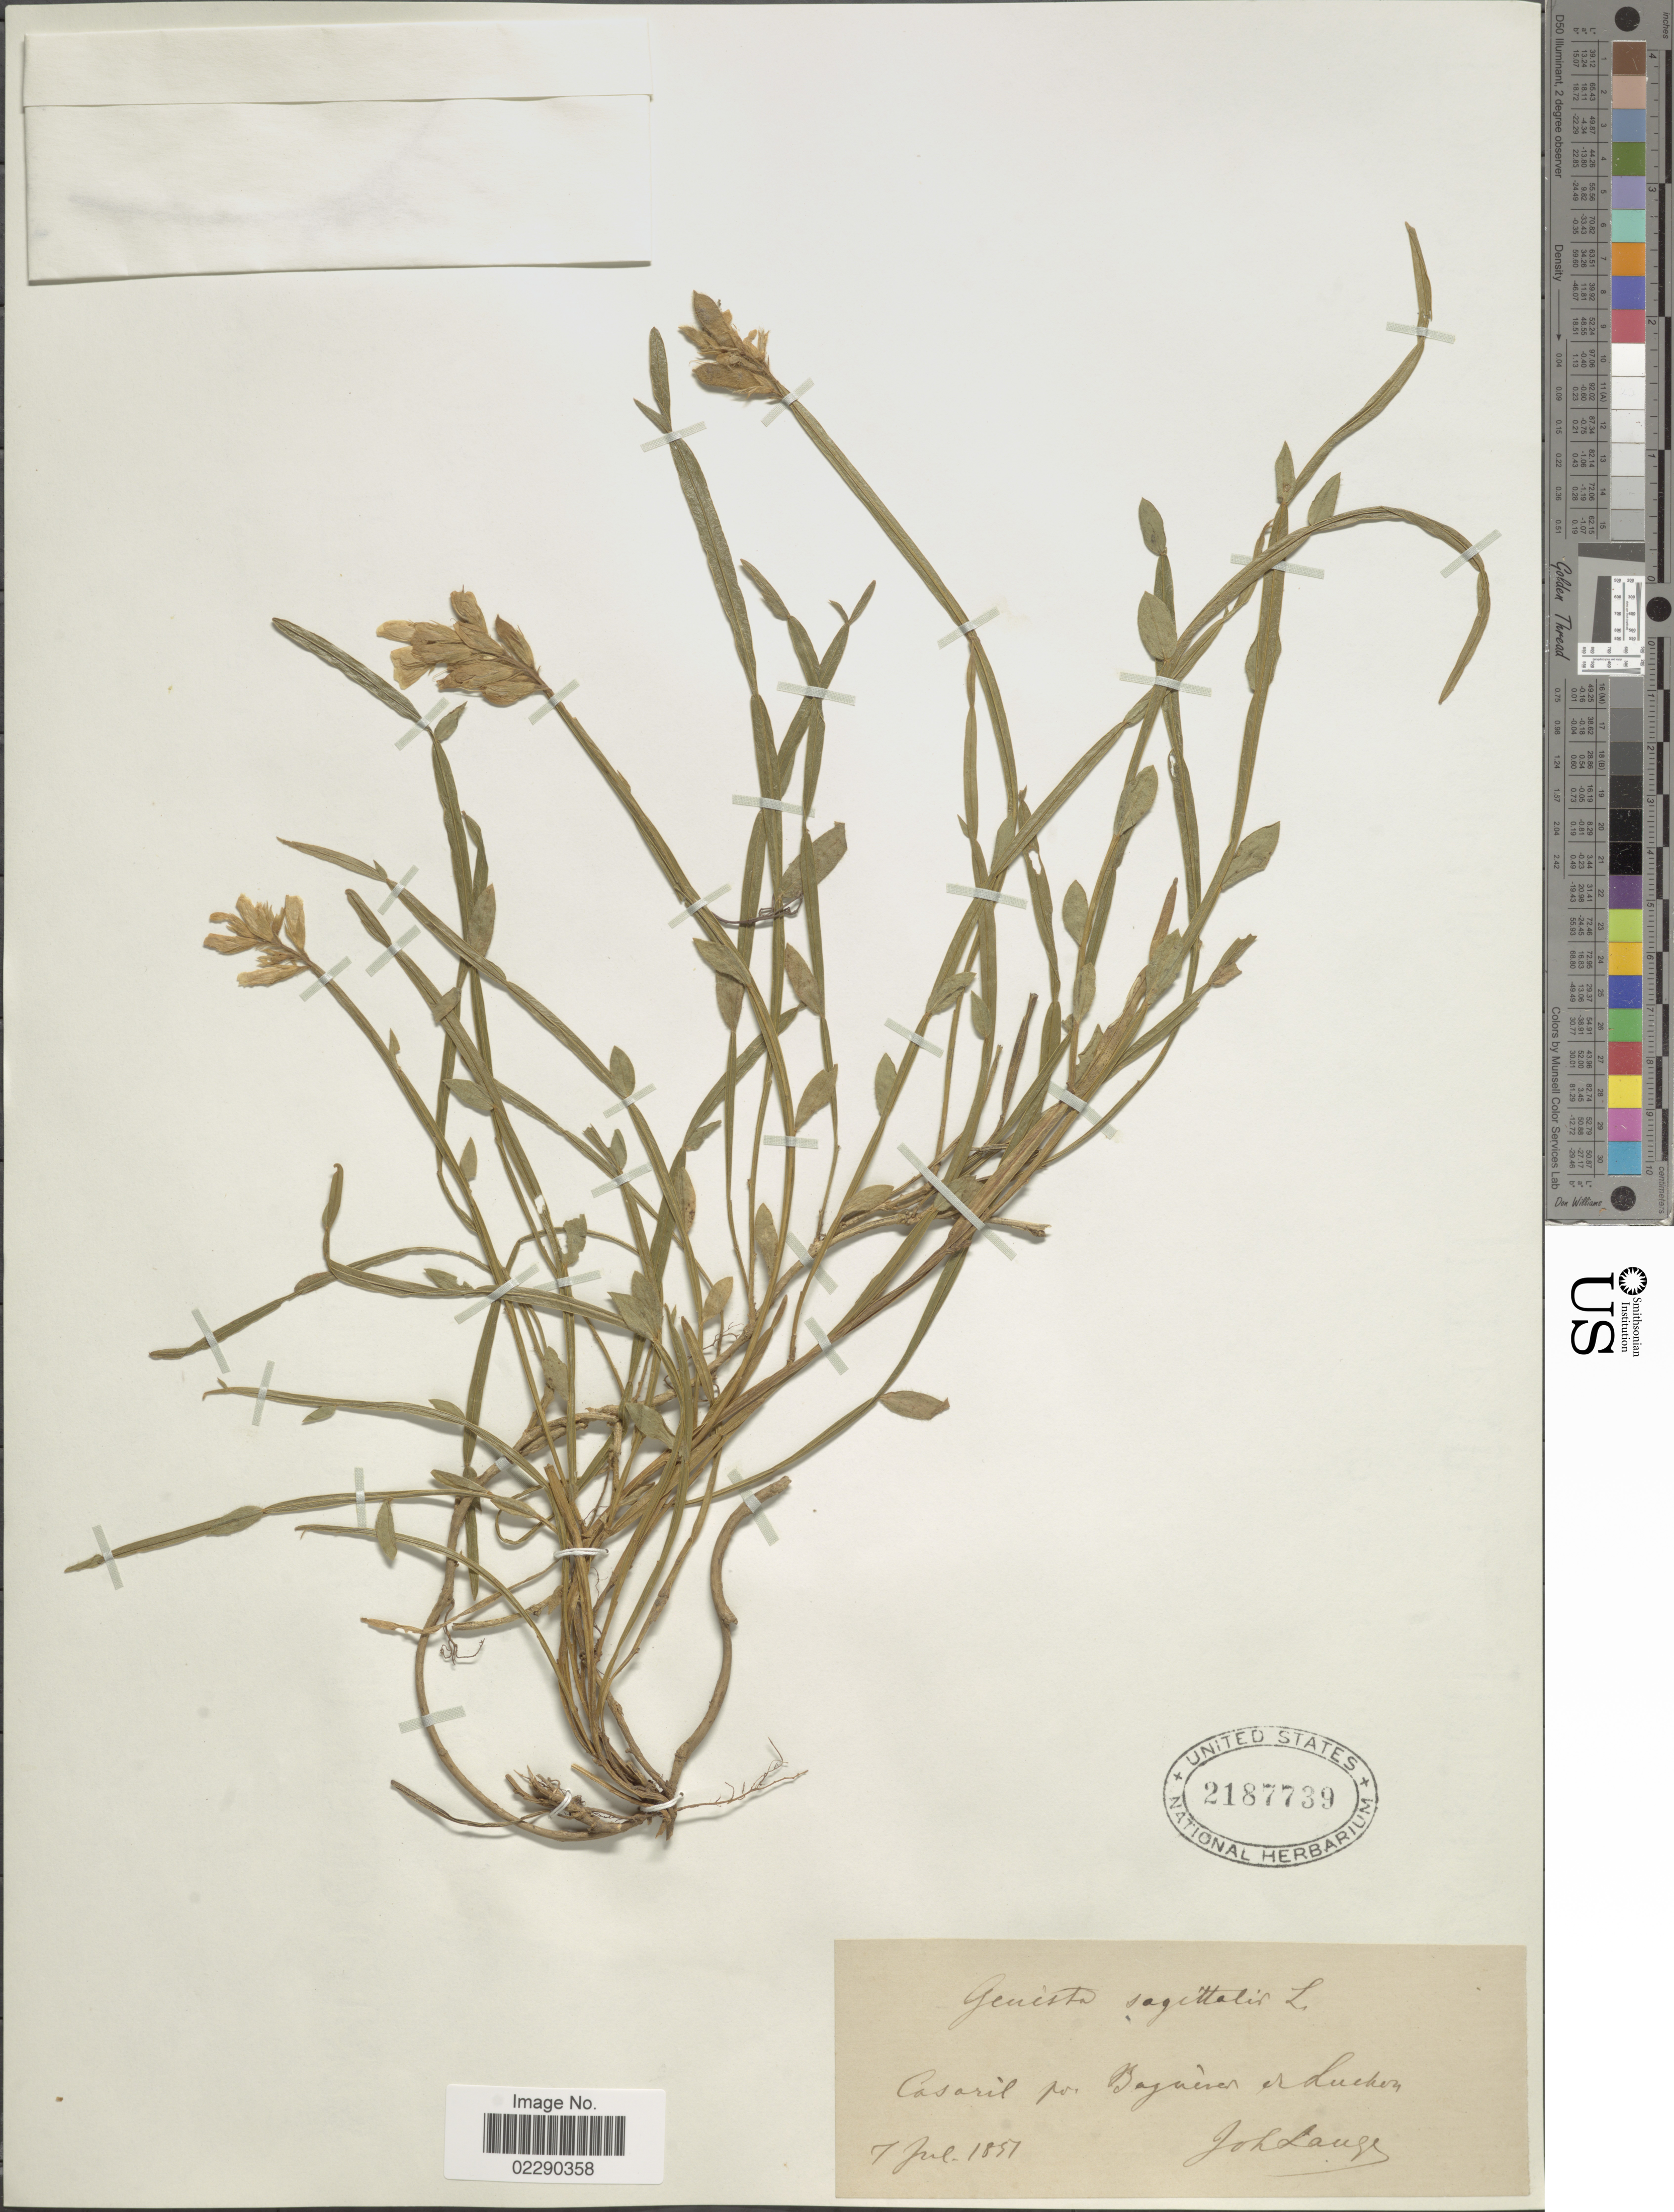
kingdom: Plantae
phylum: Tracheophyta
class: Magnoliopsida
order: Fabales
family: Fabaceae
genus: Genista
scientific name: Genista sagittalis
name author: L.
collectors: J. Lange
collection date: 1857-07-07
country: France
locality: Casaril pr. Bagueres de Luchon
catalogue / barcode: US 2187739